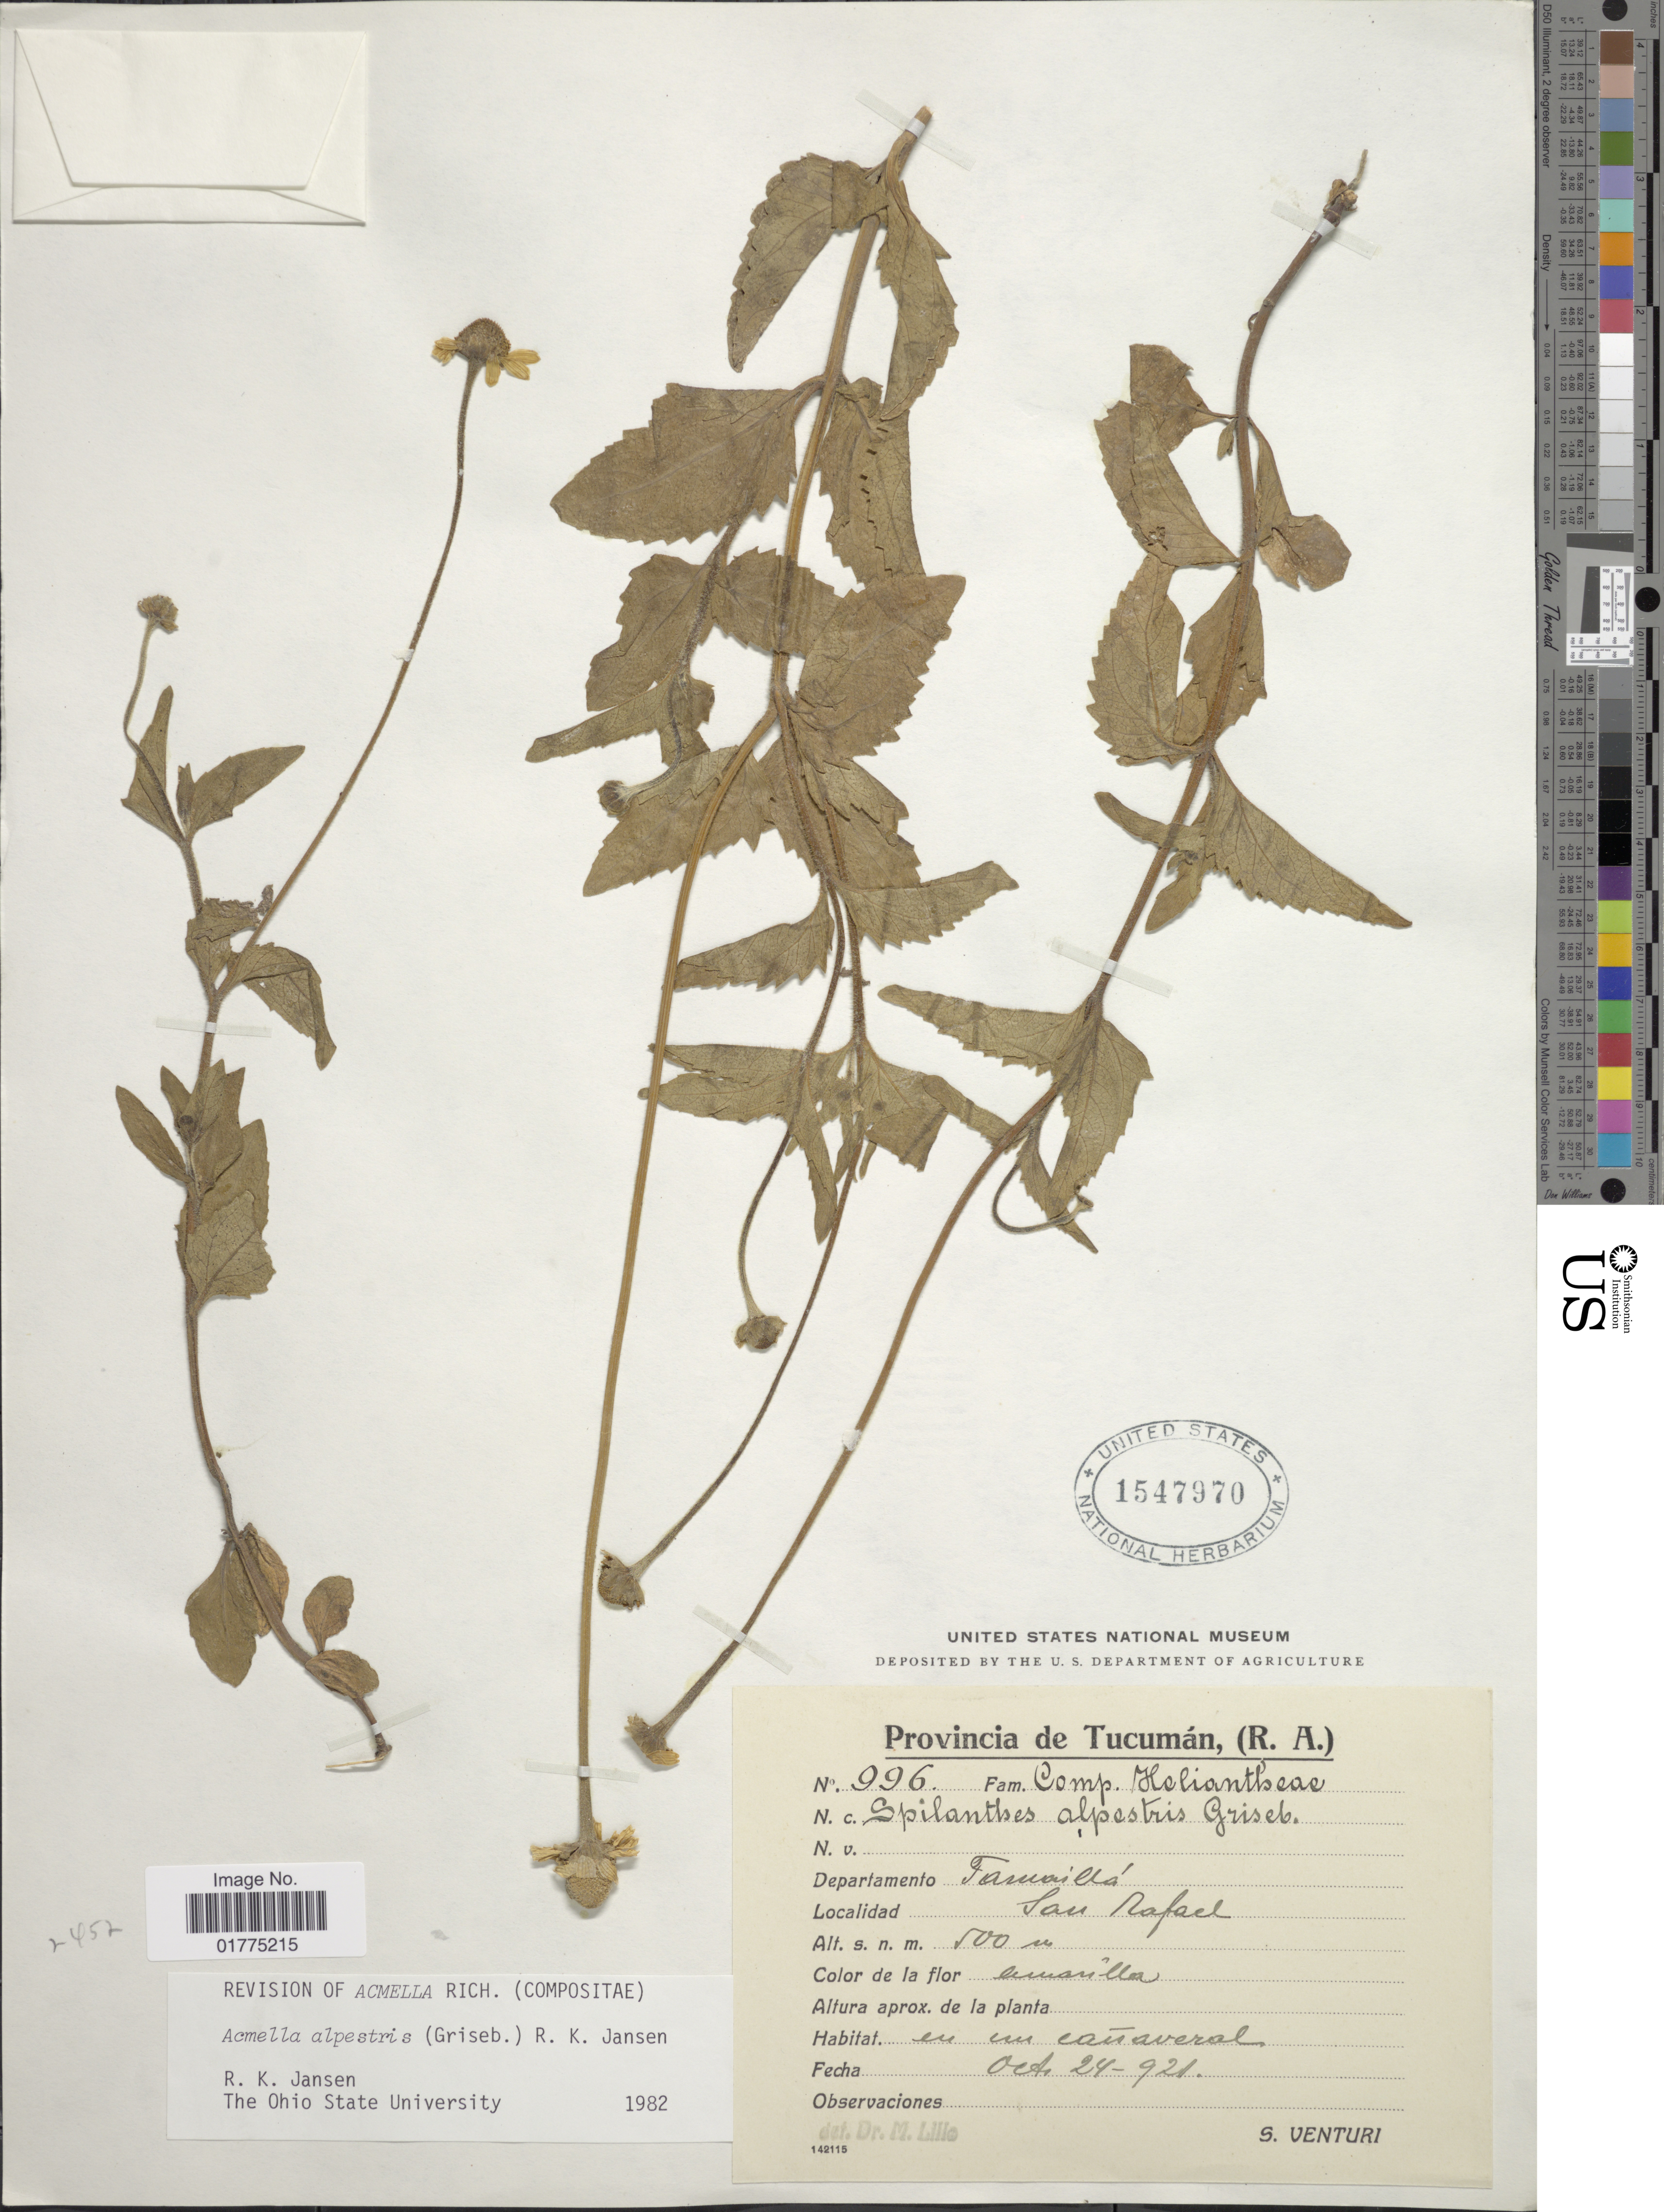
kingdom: Plantae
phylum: Tracheophyta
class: Magnoliopsida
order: Asterales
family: Asteraceae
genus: Acmella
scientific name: Acmella alpestris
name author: (Griseb.) R.K. Jansen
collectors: S. Venturi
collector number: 996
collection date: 1921-10-24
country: Argentina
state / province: Tucuman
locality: Provincia de Tucumán, (R.A.). Departamento Tamaillá. San Rafael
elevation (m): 500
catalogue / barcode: US 1547970